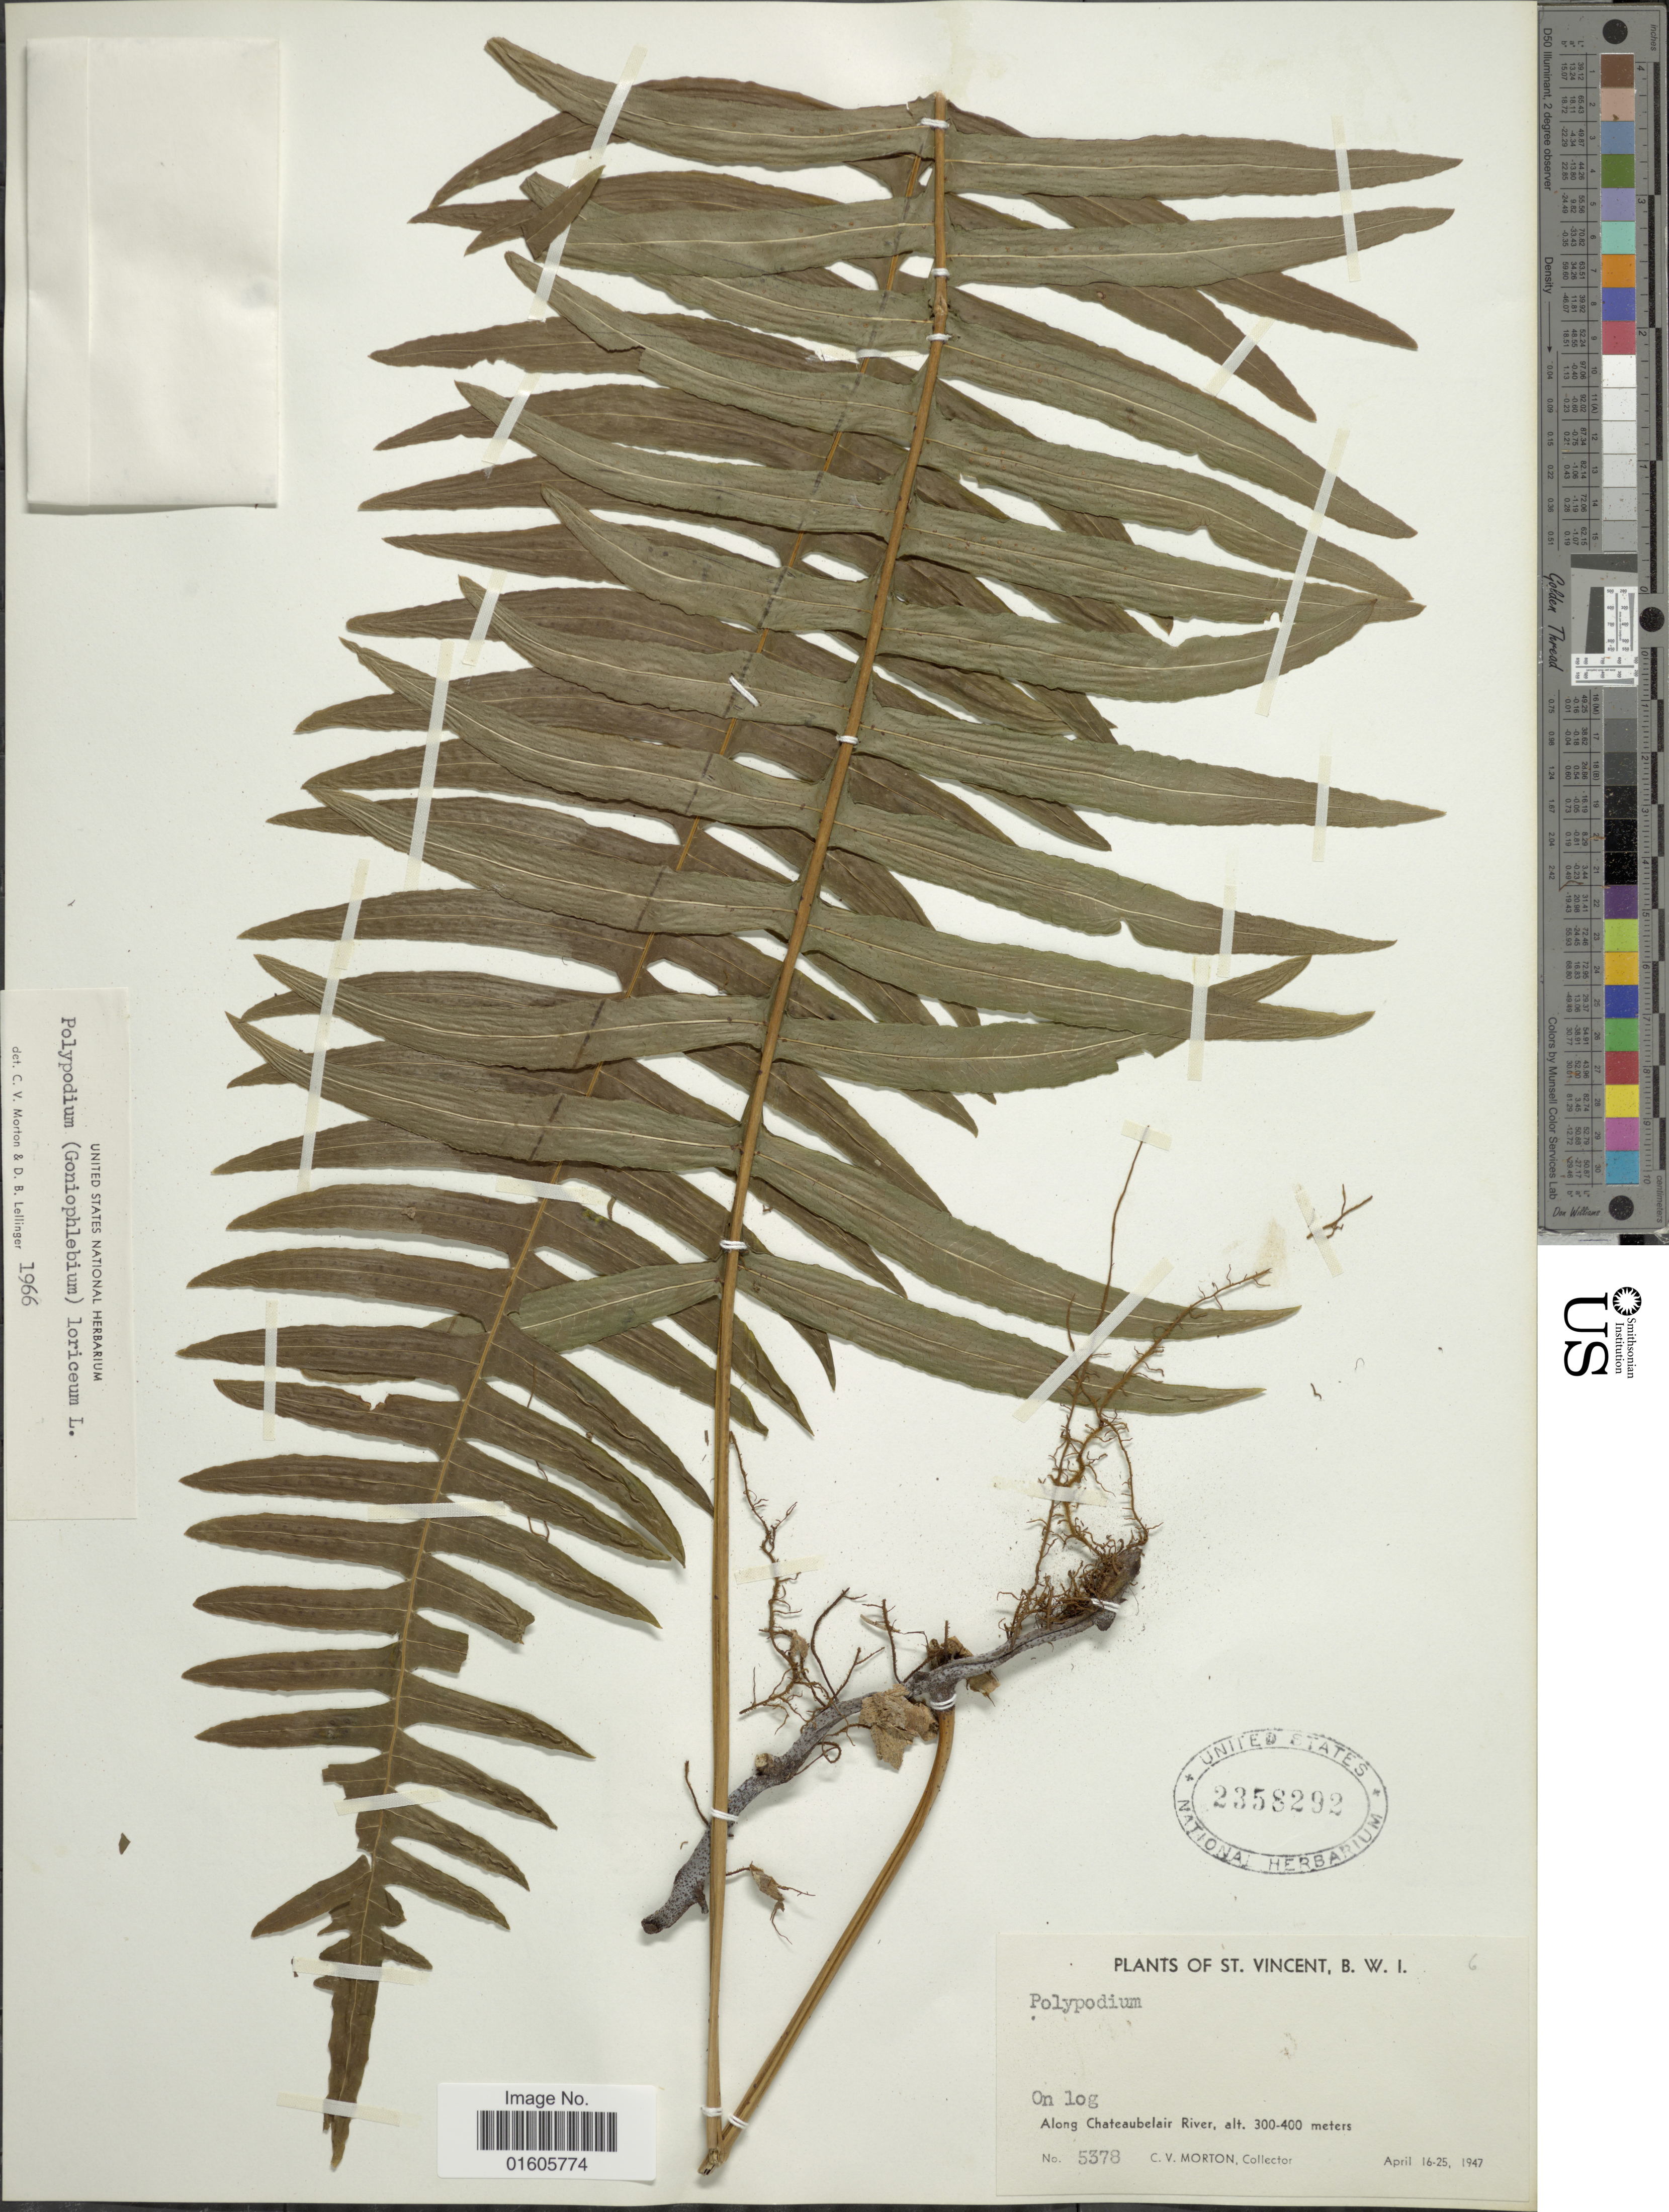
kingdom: Plantae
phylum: Tracheophyta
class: Polypodiopsida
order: Polypodiales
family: Polypodiaceae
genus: Serpocaulon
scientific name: Serpocaulon loriceum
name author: (L.) A.R. Sm.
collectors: C. V. Morton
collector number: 5378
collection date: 1947-04-16/1947-04-25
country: St. Vincent - Grenadines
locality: St. Vincent, B.W.I. Along Chateaubelair River.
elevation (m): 300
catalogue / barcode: US 2358292